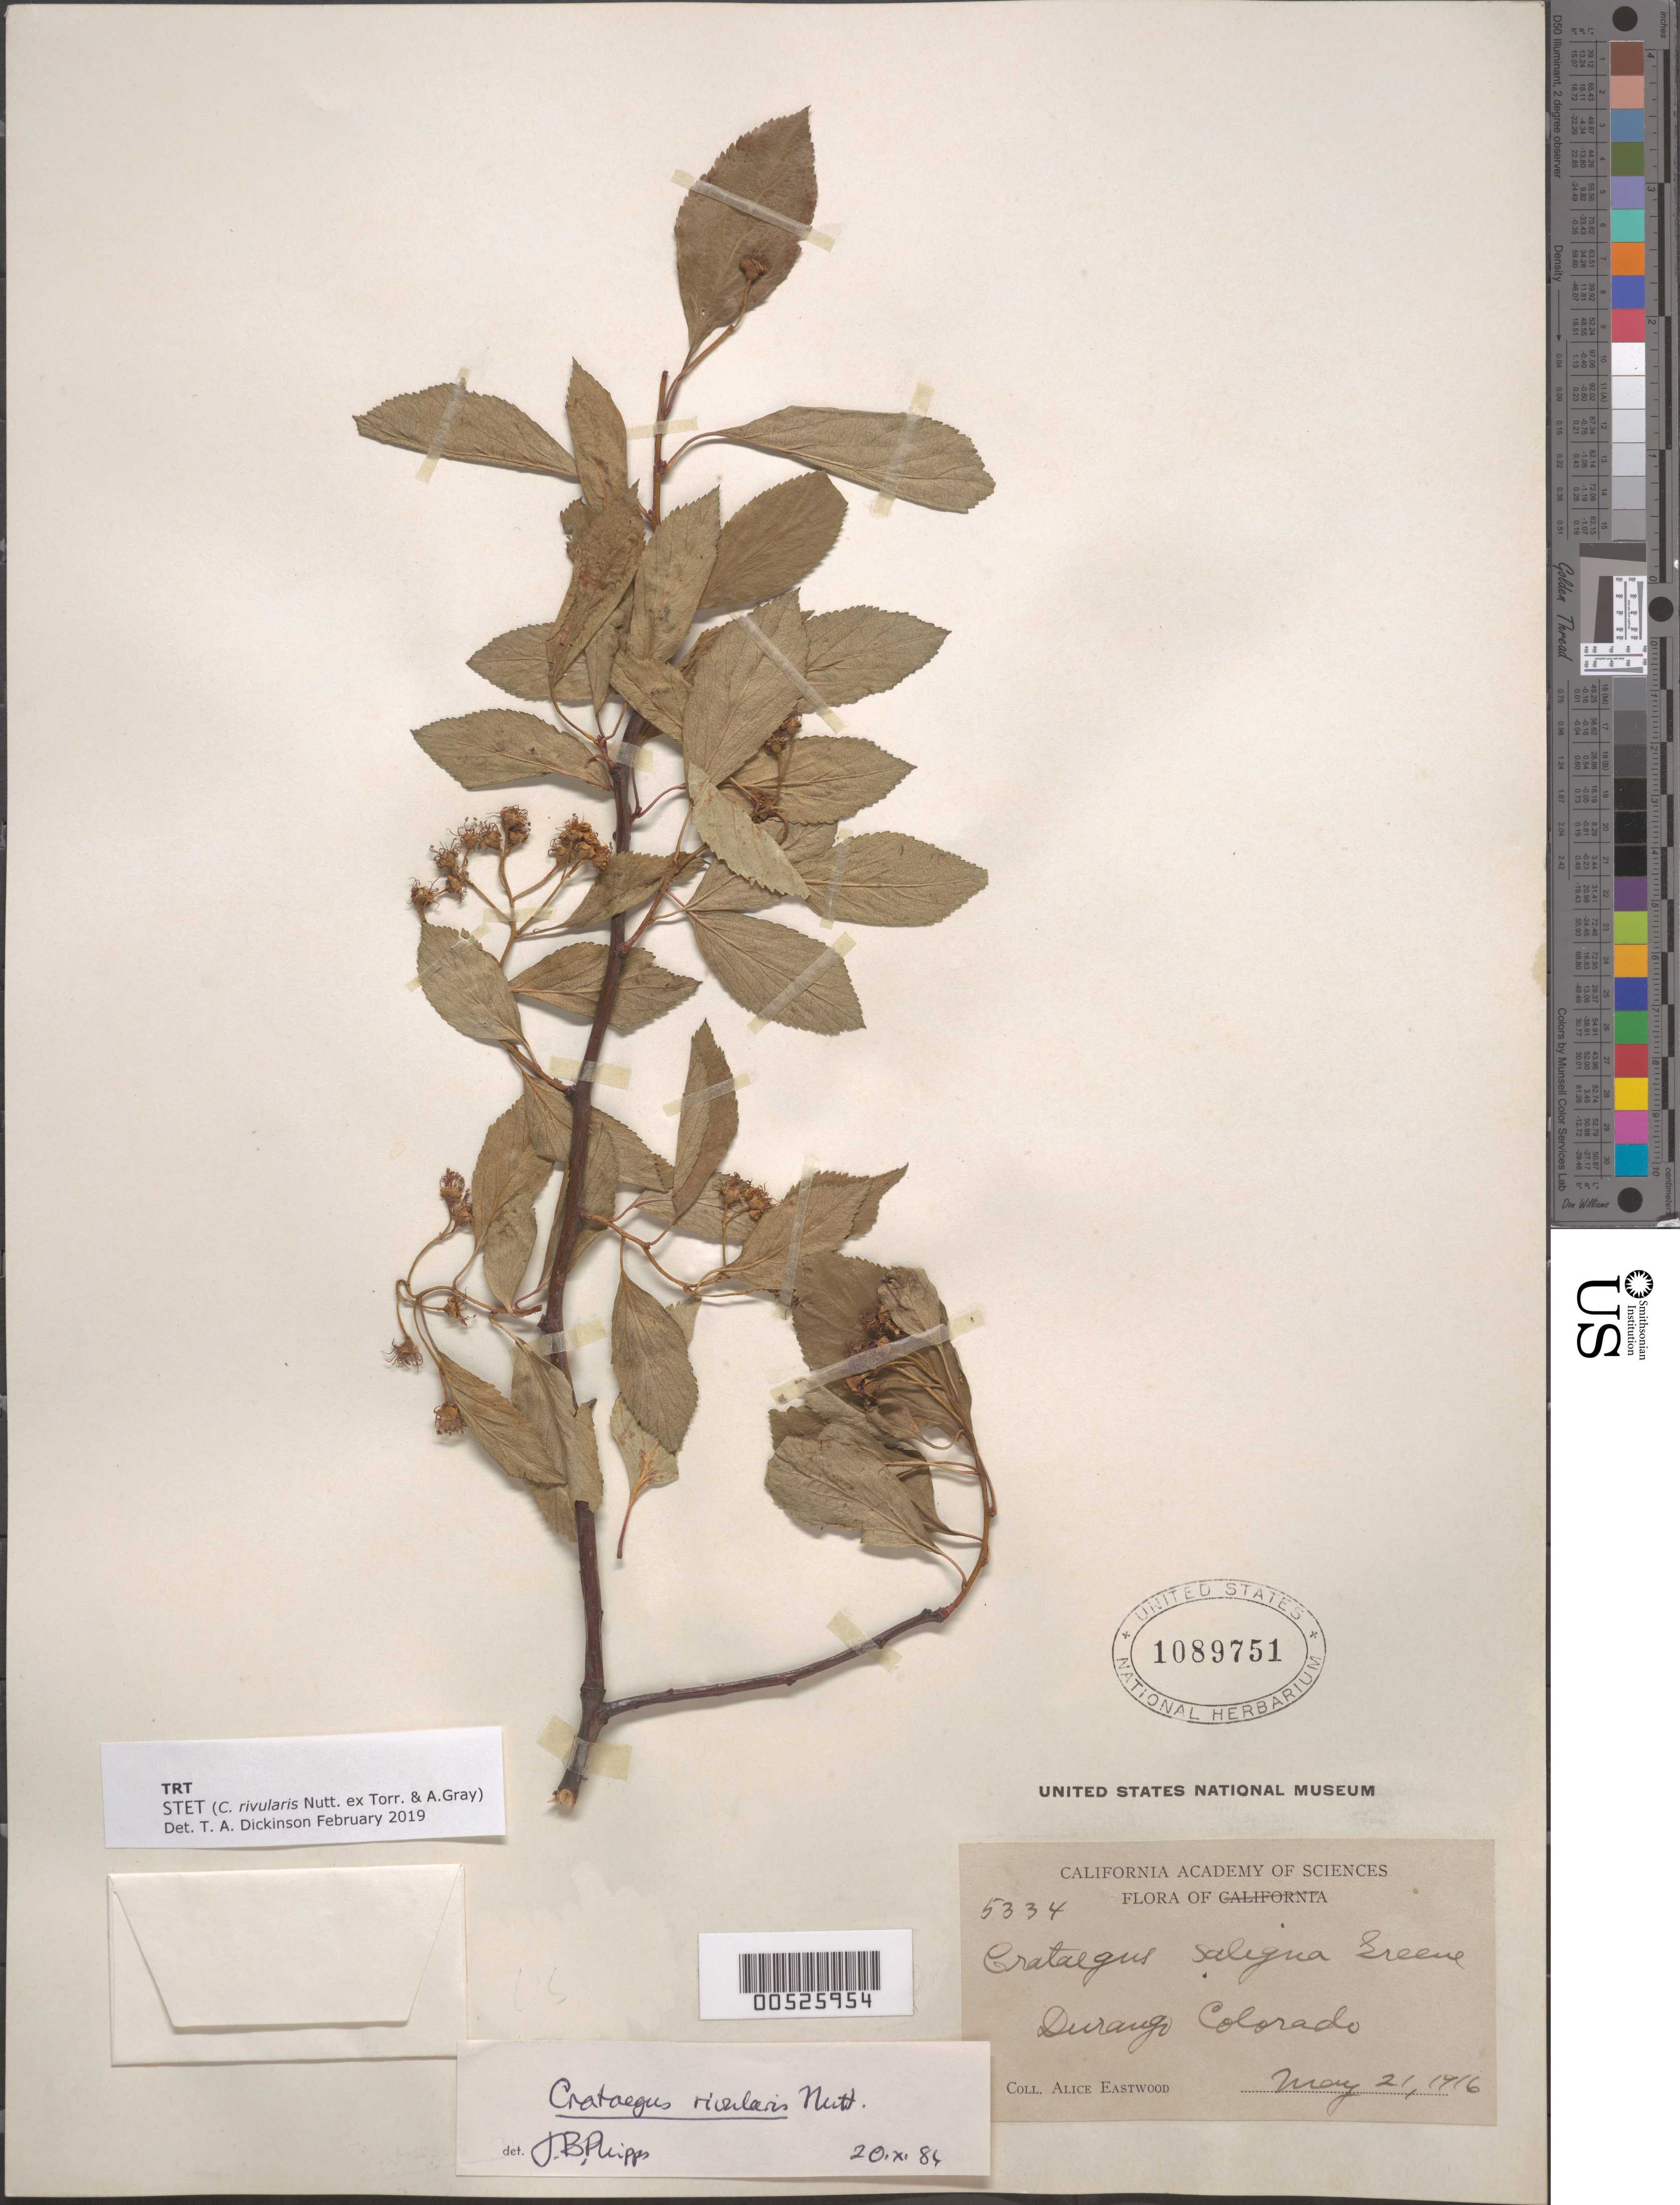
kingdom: Plantae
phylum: Tracheophyta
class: Magnoliopsida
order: Rosales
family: Rosaceae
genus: Crataegus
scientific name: Crataegus rivularis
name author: Nutt.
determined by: Phipps, James B., (UWO), University of Western Ontario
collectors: A. Eastwood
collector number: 5334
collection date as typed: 21 May 1916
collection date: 1916-05-21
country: United States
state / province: Colorado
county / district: La Plata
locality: Durango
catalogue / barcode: US 1089751